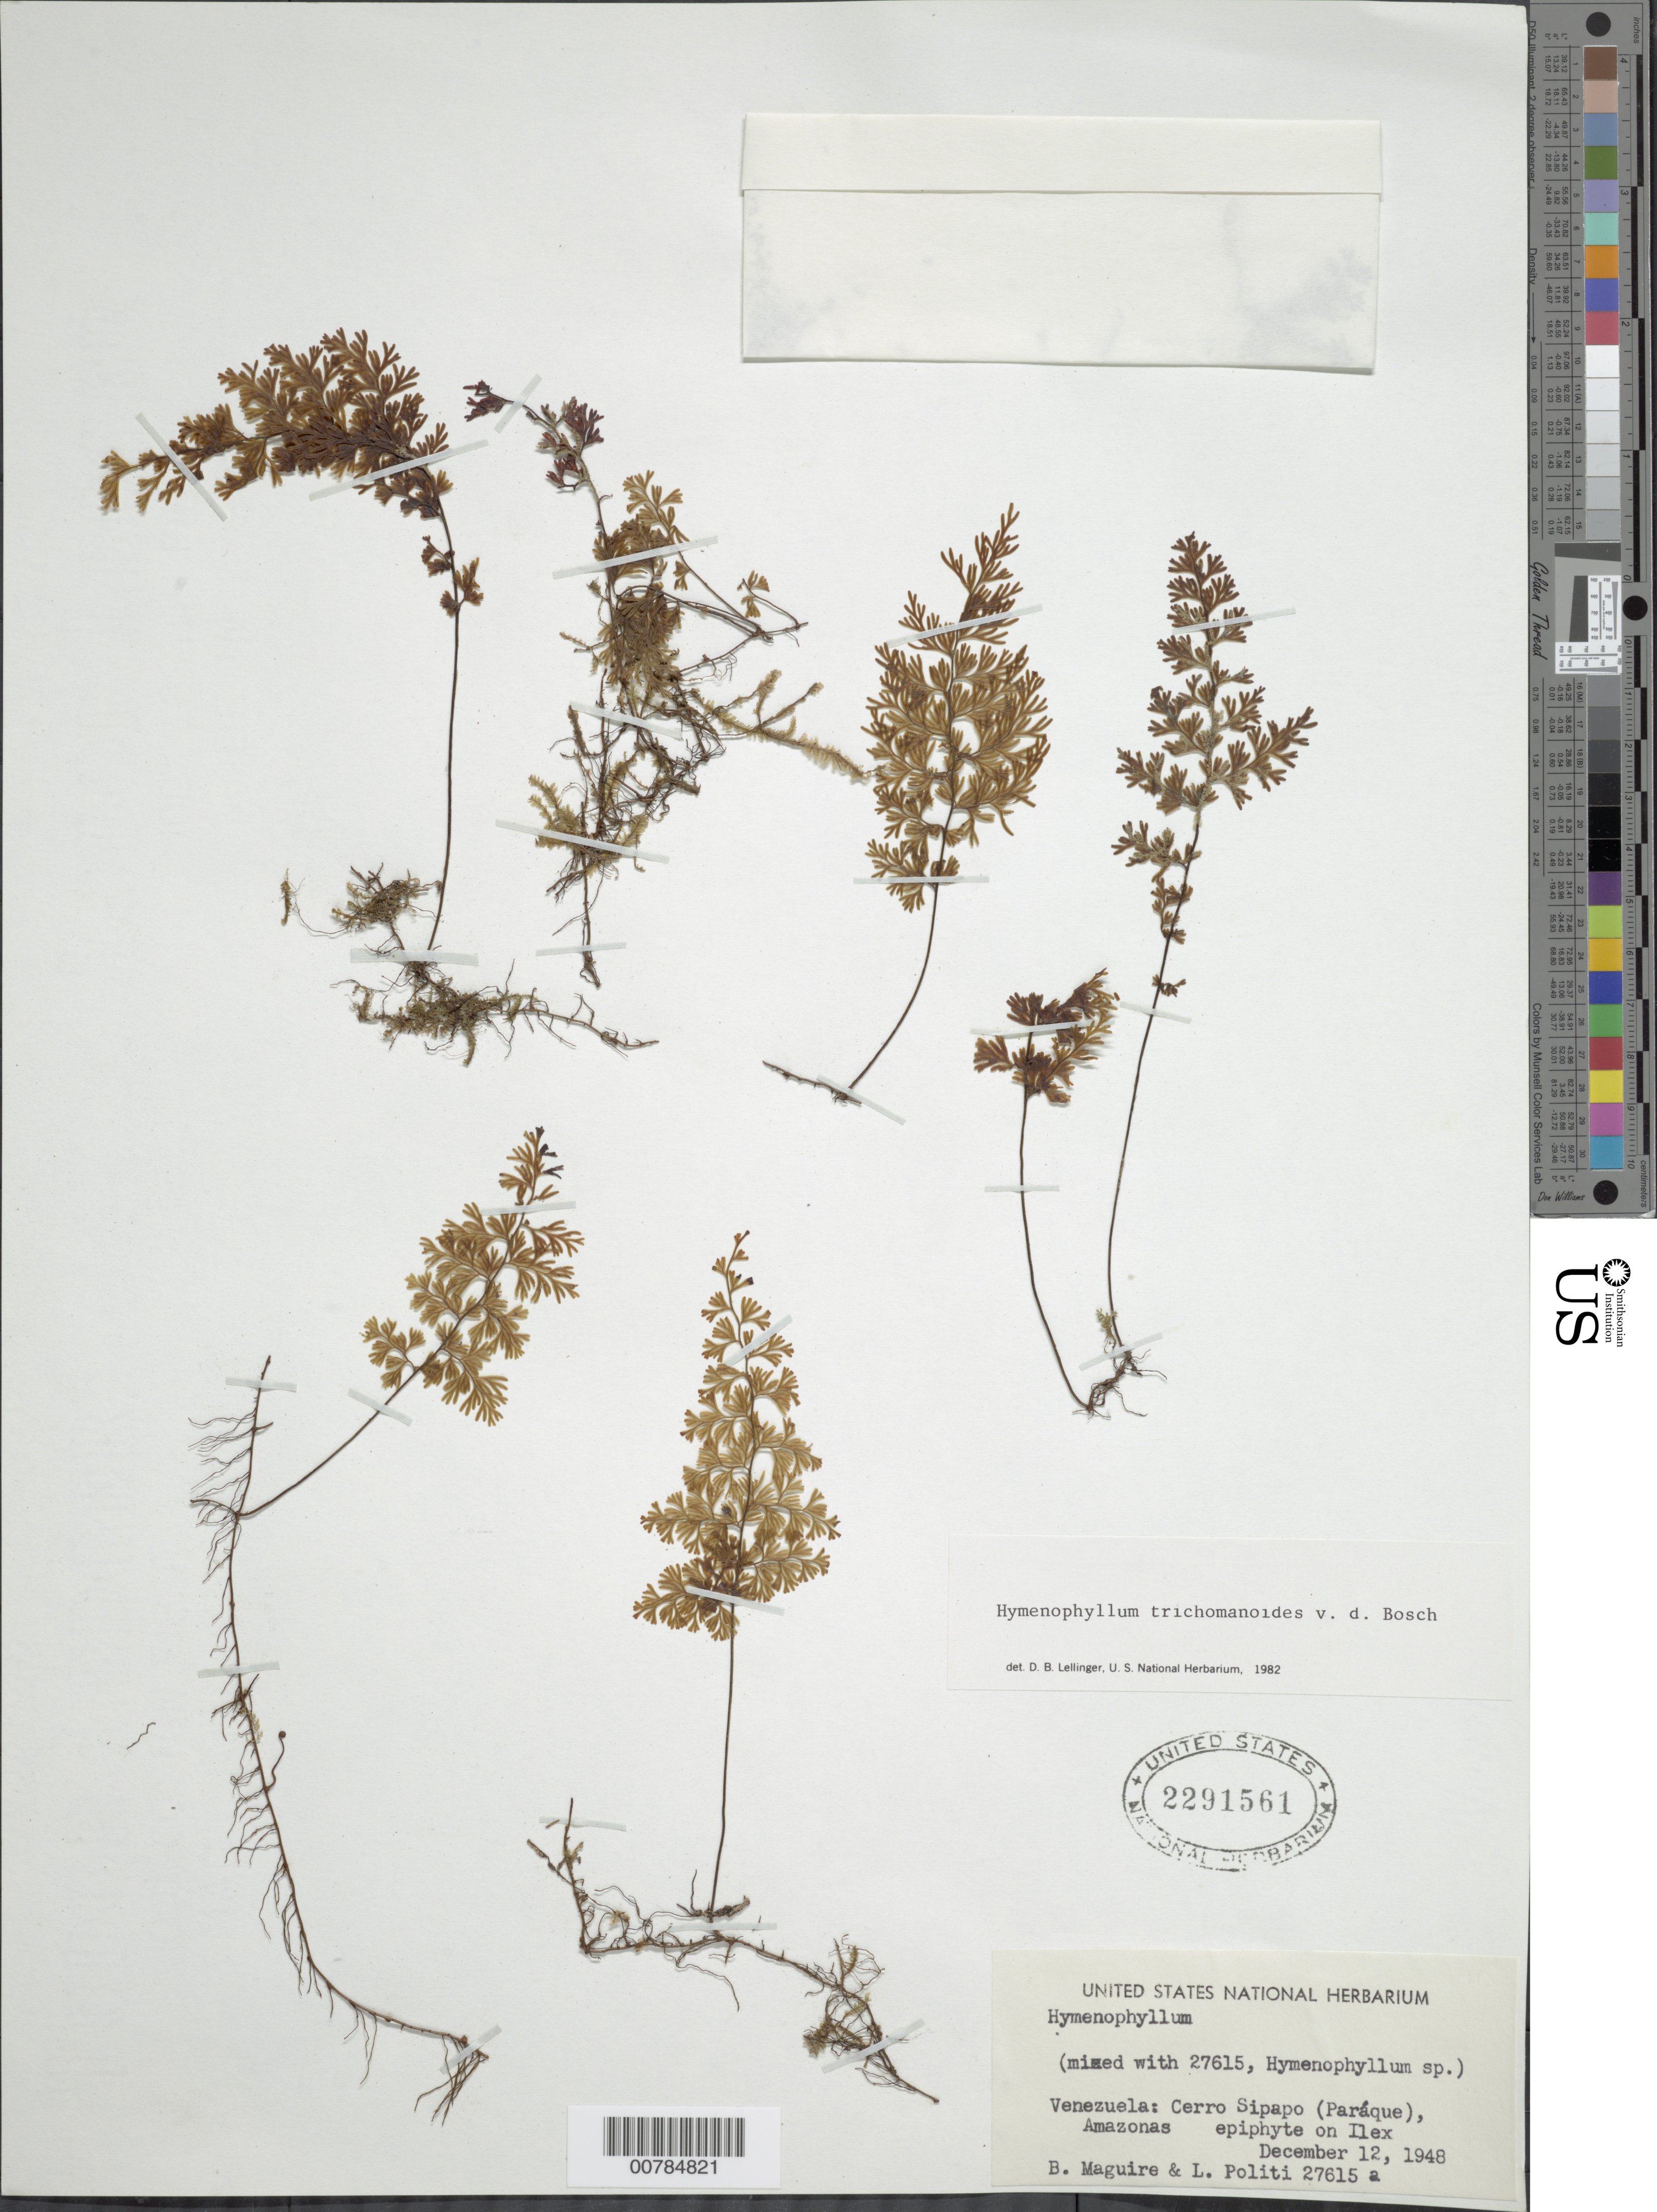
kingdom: Plantae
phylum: Tracheophyta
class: Polypodiopsida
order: Hymenophyllales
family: Hymenophyllaceae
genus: Hymenophyllum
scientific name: Hymenophyllum trichomanoides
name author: Bosch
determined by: Lellinger, David B., (BOT), Smithsonian Institution - National Museum of Natural History (UNITED STATES)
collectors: B. Maguire & L. Politi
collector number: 27615 a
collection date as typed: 12-Dec-48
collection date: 1948-12-12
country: Venezuela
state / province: Amazonas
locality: Cerro Sipapo (Paráque)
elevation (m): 1676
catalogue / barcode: US 2291561